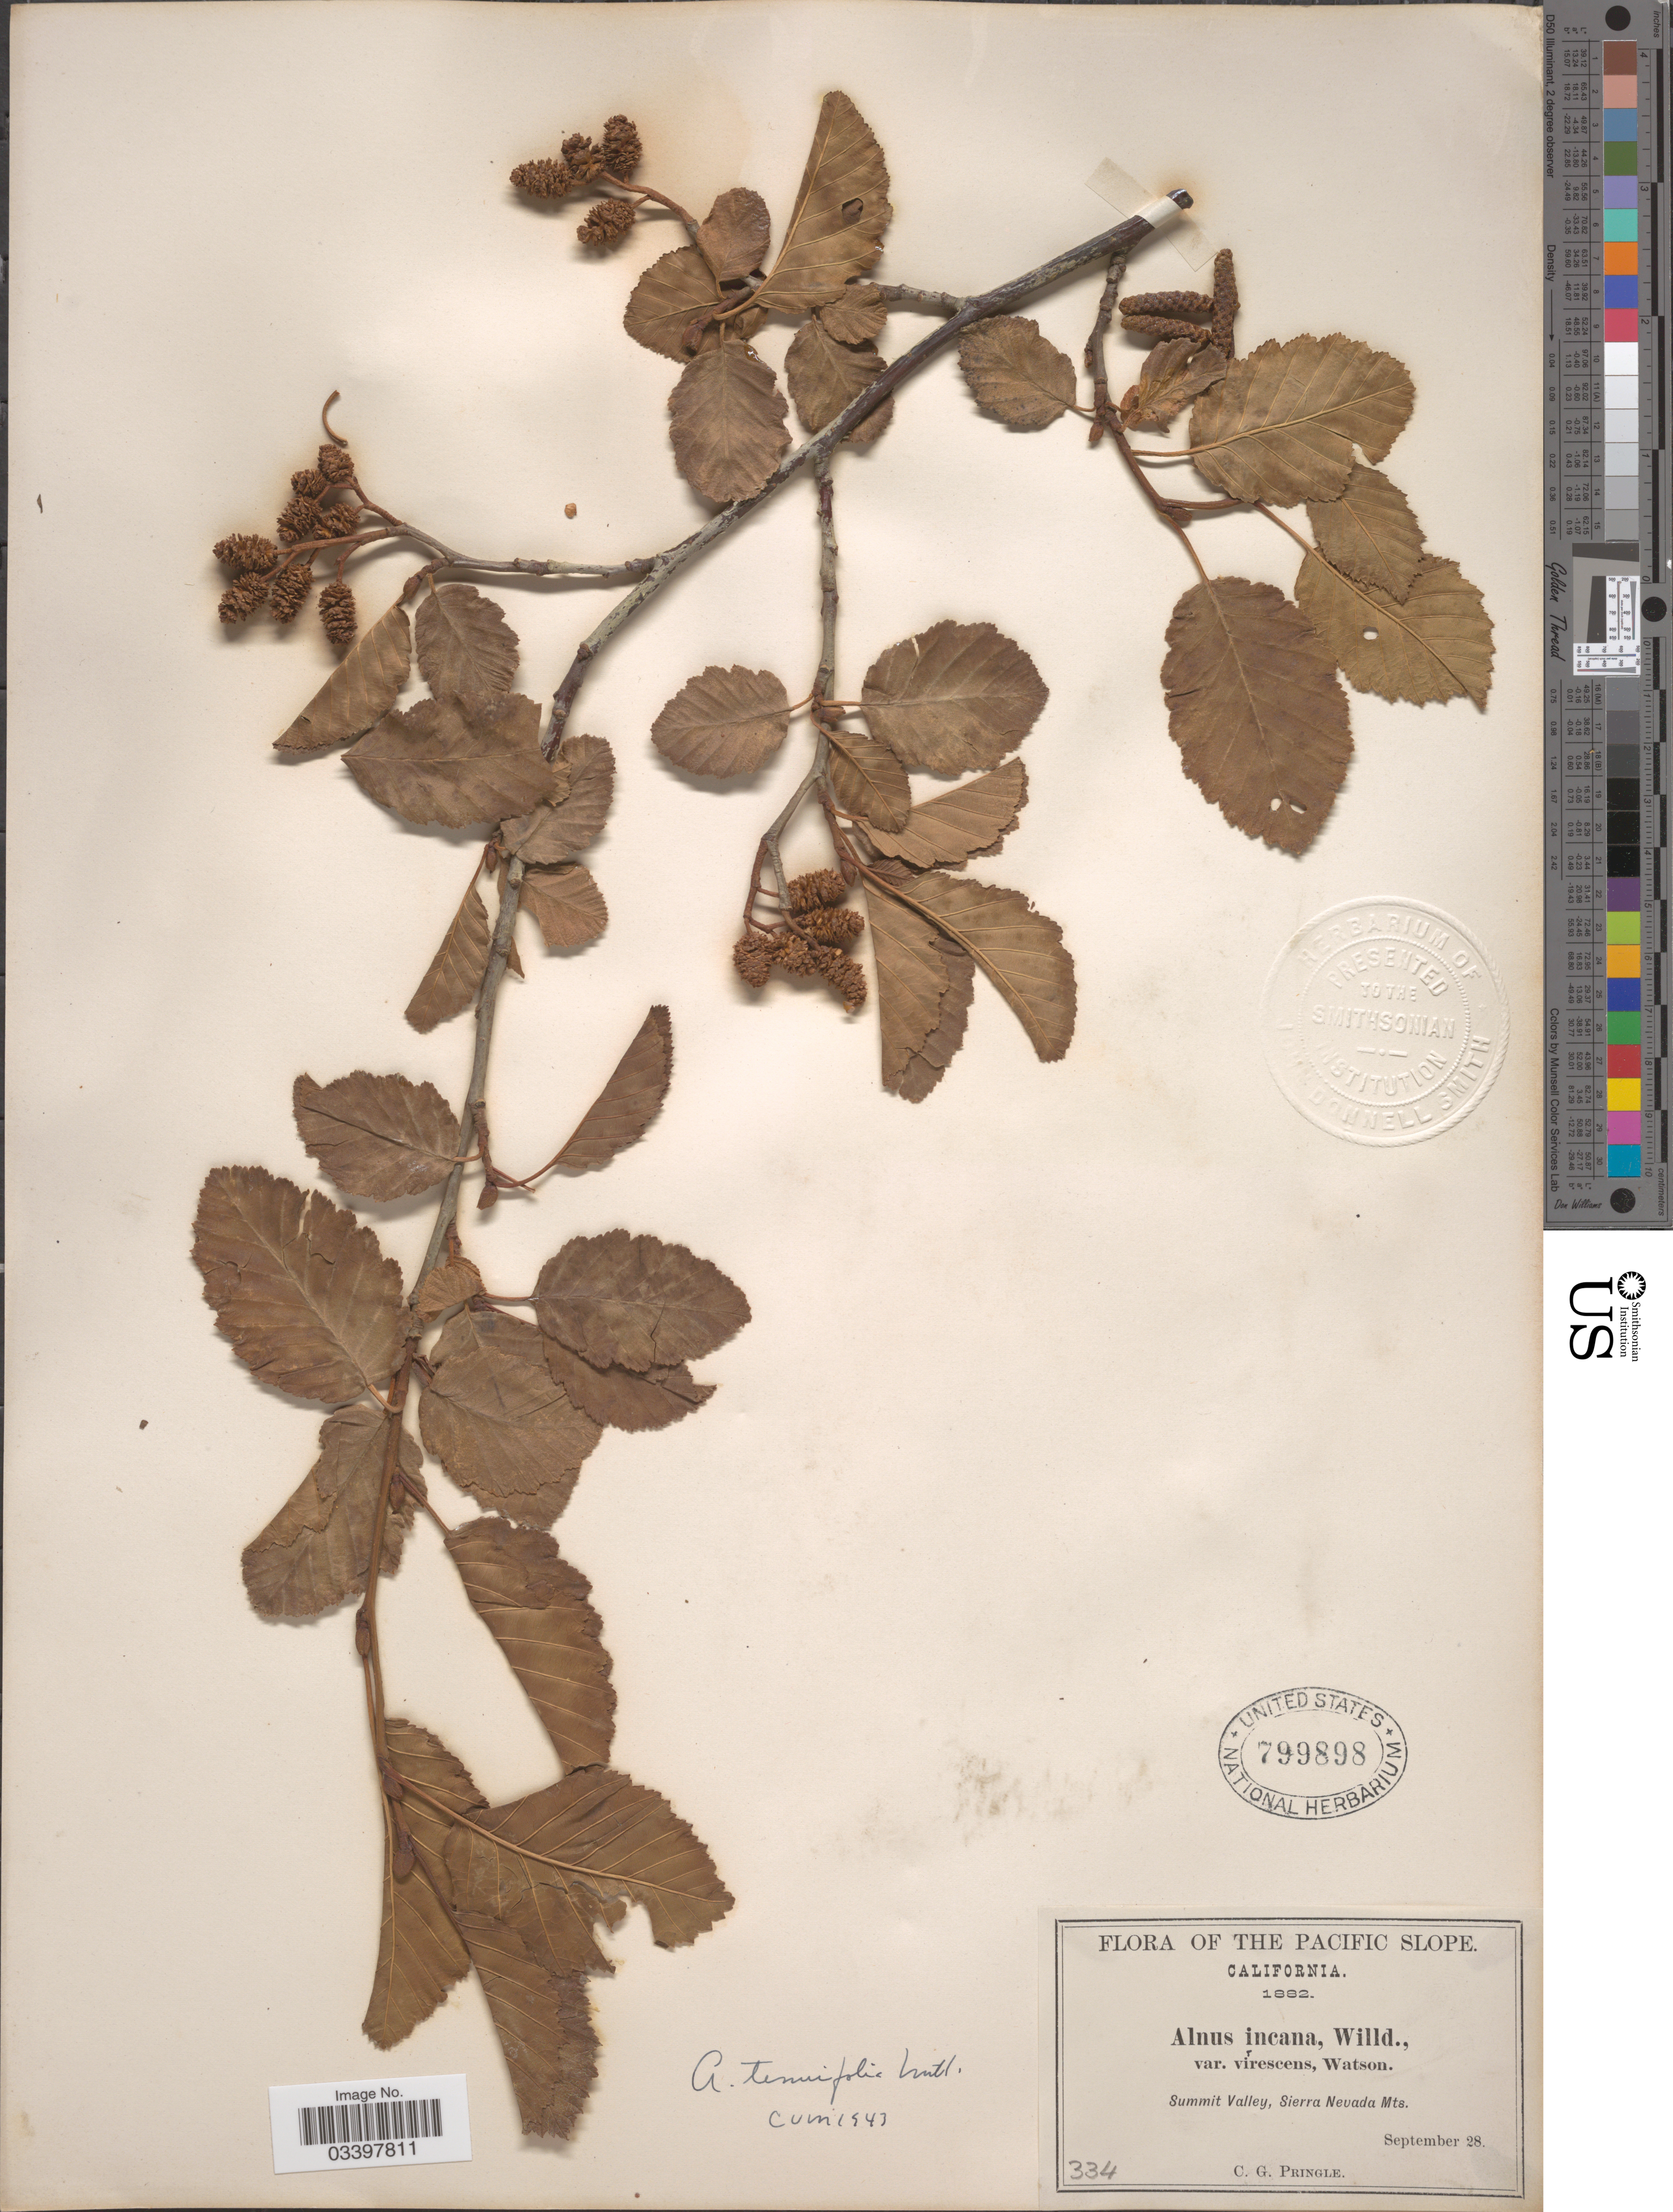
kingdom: Plantae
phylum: Tracheophyta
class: Magnoliopsida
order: Fagales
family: Betulaceae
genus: Alnus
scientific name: Alnus incana subsp. tenuifolia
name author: (Nutt.) Breitung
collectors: C. G. Pringle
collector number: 334?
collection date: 1882-09-28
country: United States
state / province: California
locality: The Pacific Slope. Summit Valley, Sierra Nevada Mts.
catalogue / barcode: US 799898